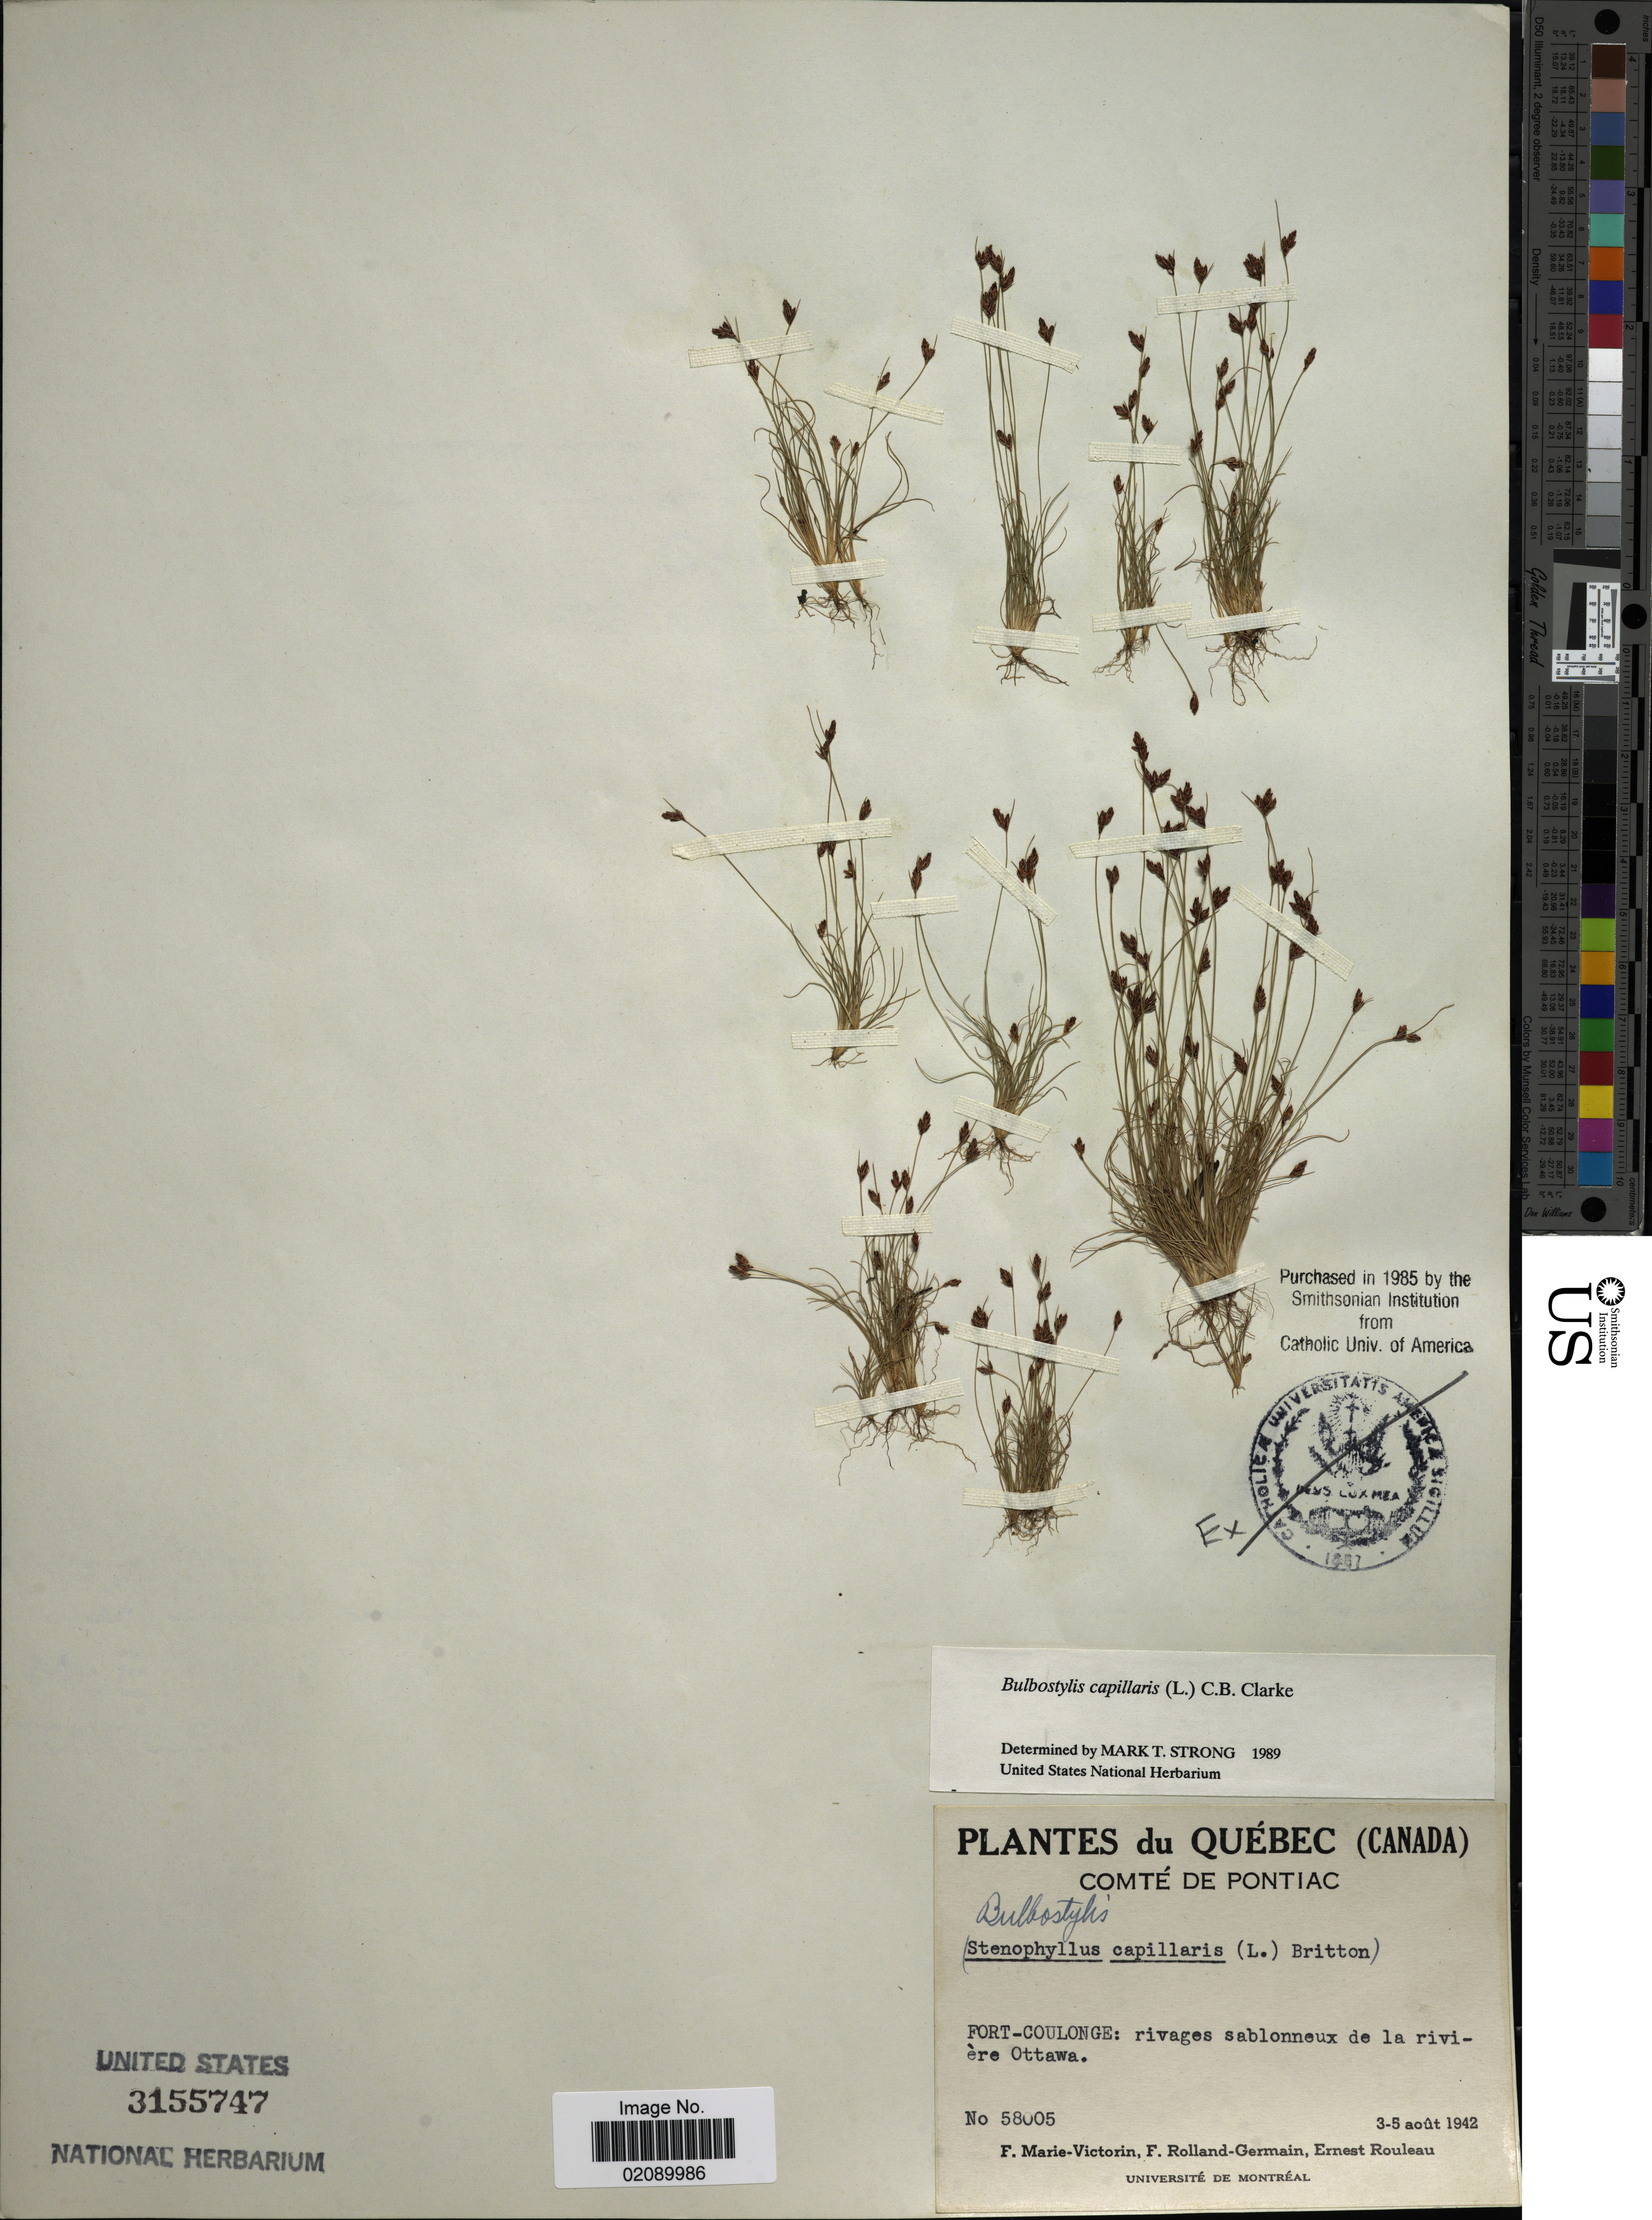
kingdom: Plantae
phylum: Tracheophyta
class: Liliopsida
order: Poales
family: Cyperaceae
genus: Bulbostylis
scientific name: Bulbostylis capillaris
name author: (L.) Kunth ex C.B. Clarke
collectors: F. Marie-Victorin, Rolland-Germain & E. Rouleau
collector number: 58005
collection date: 1942-08-03/1942-08-05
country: Canada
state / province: Quebec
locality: Comté de Pontiac. Fort-Coulonge: rivages sablonneux de la rivière Ottawa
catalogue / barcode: US 3155747